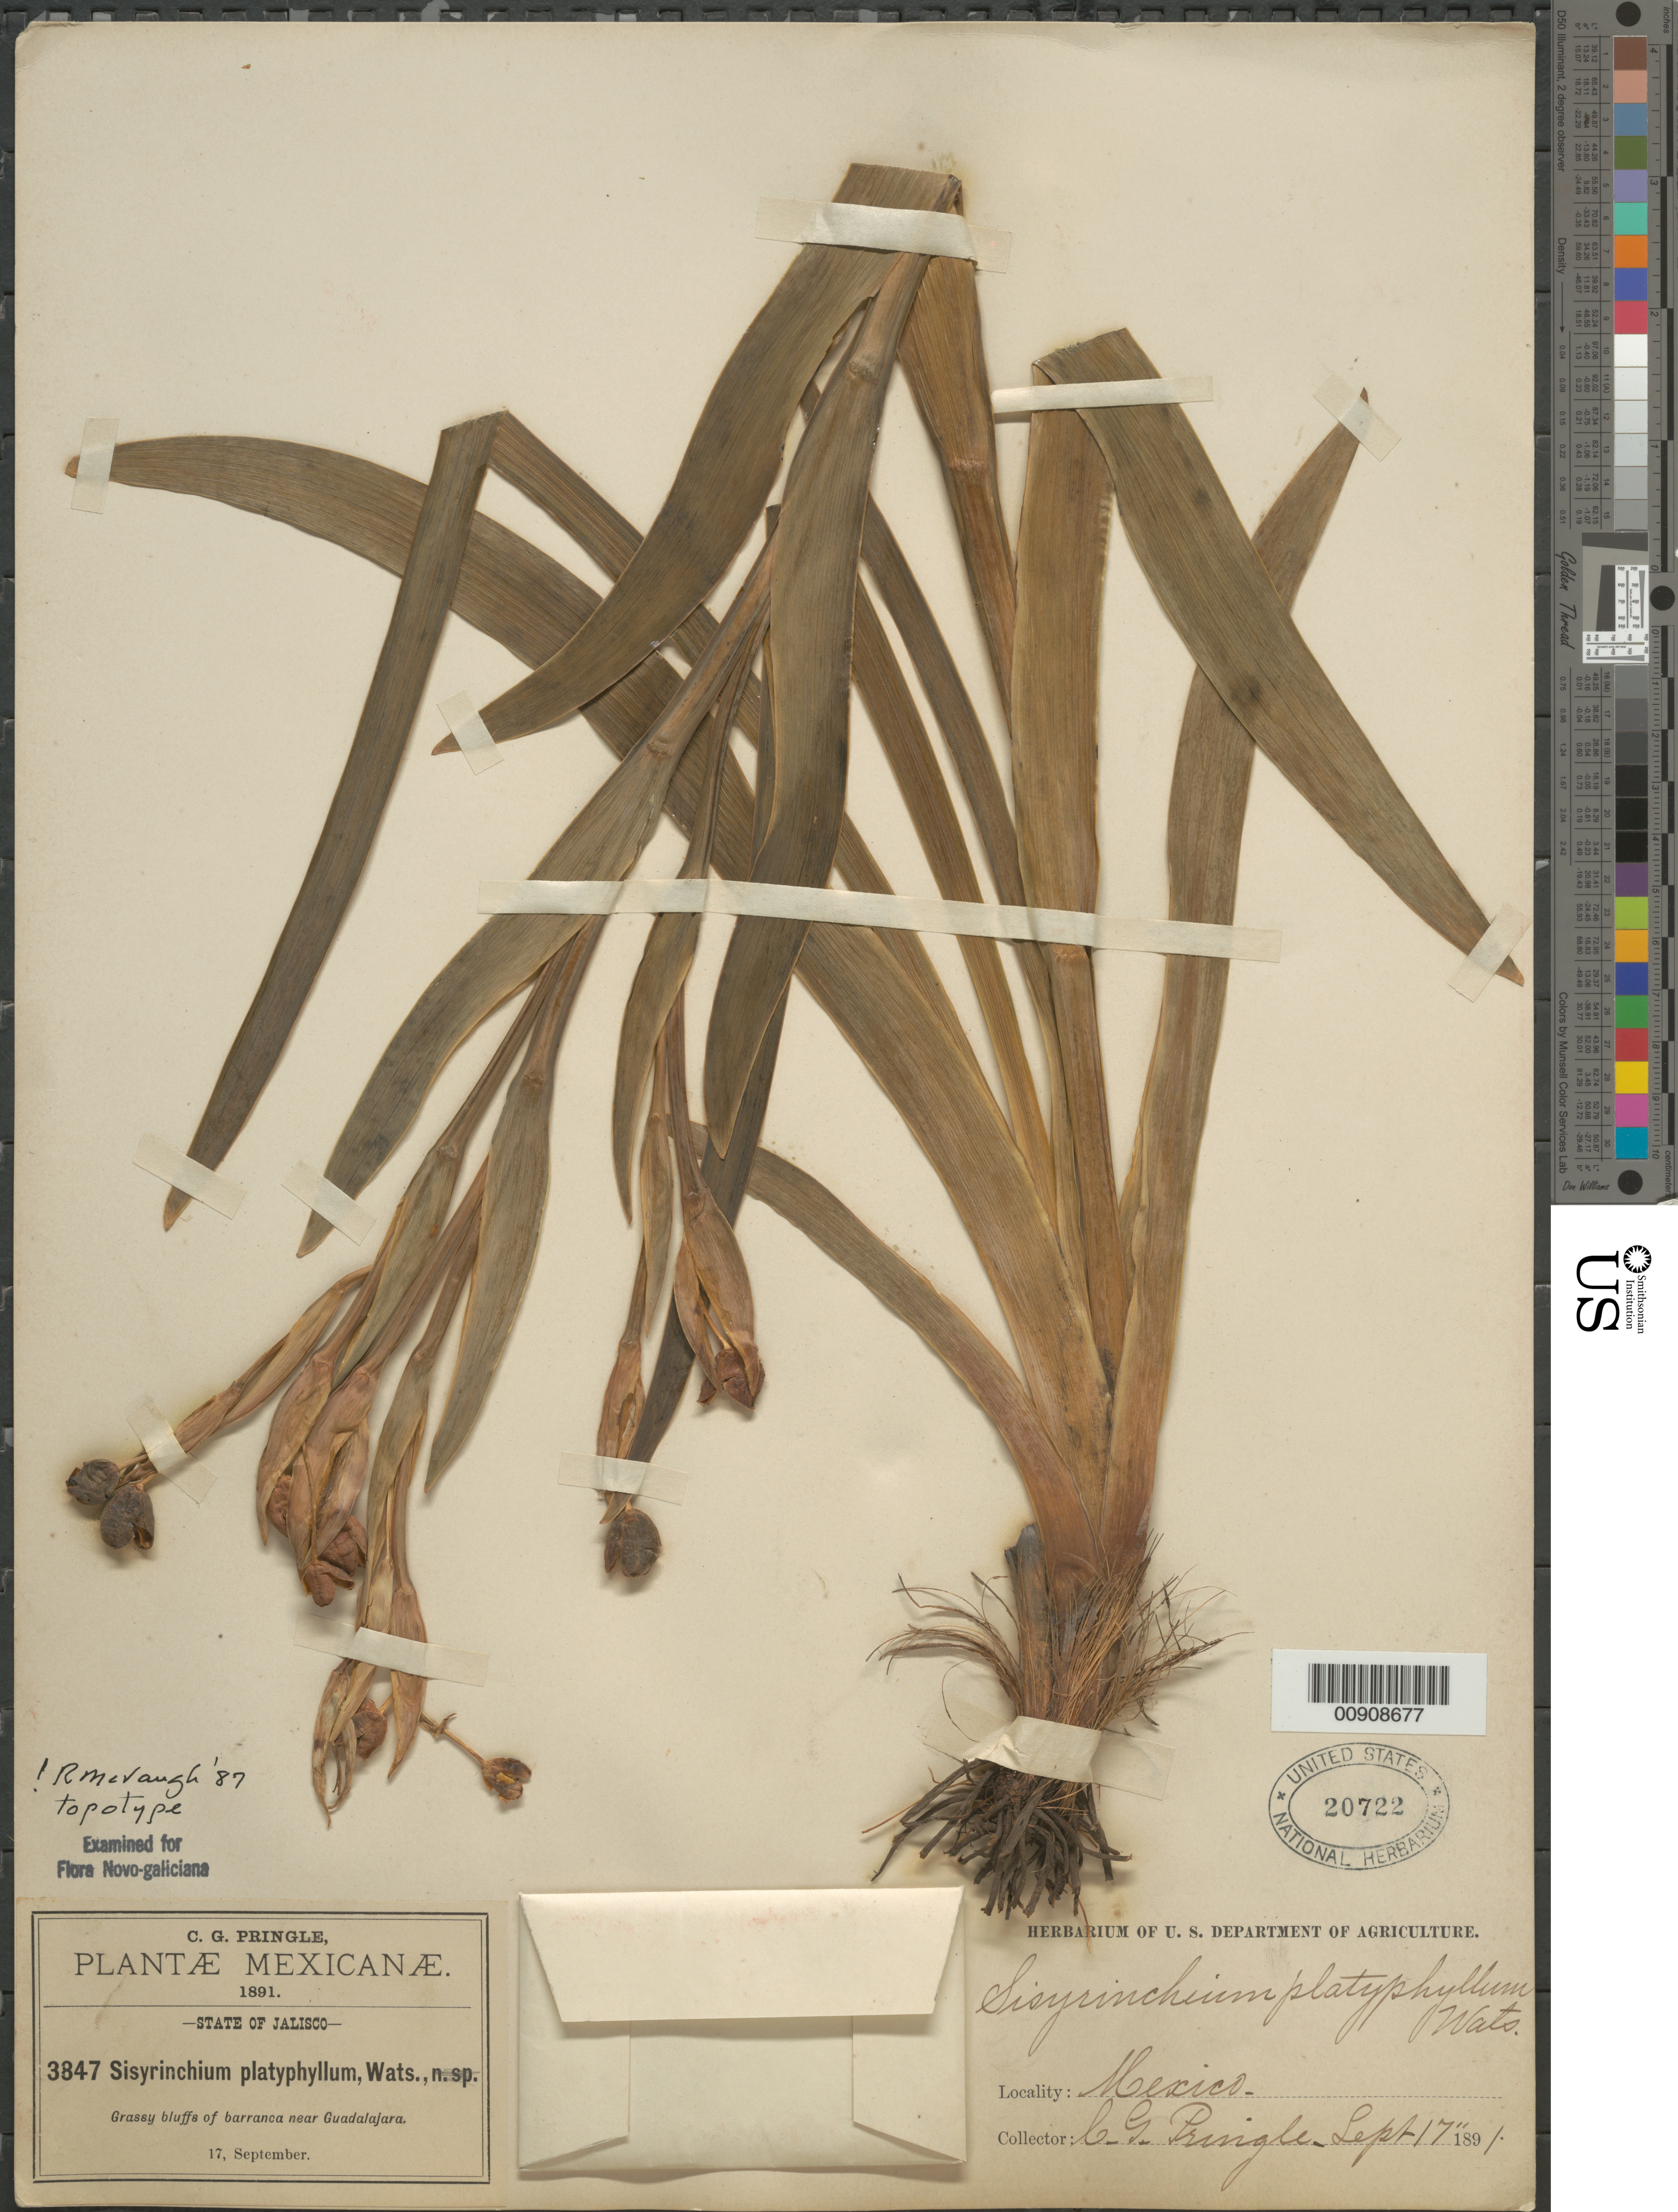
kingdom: Plantae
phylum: Tracheophyta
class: Liliopsida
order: Asparagales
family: Iridaceae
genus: Sisyrinchium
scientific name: Sisyrinchium platyphyllum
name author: S. Watson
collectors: C. G. Pringle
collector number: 3847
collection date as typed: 17 Sep 1891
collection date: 1891-09-17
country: Mexico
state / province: Jalisco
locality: Barranca near Guadalajara, State of Jalisco.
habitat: Grassy bluffs of barranca.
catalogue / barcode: US 20722